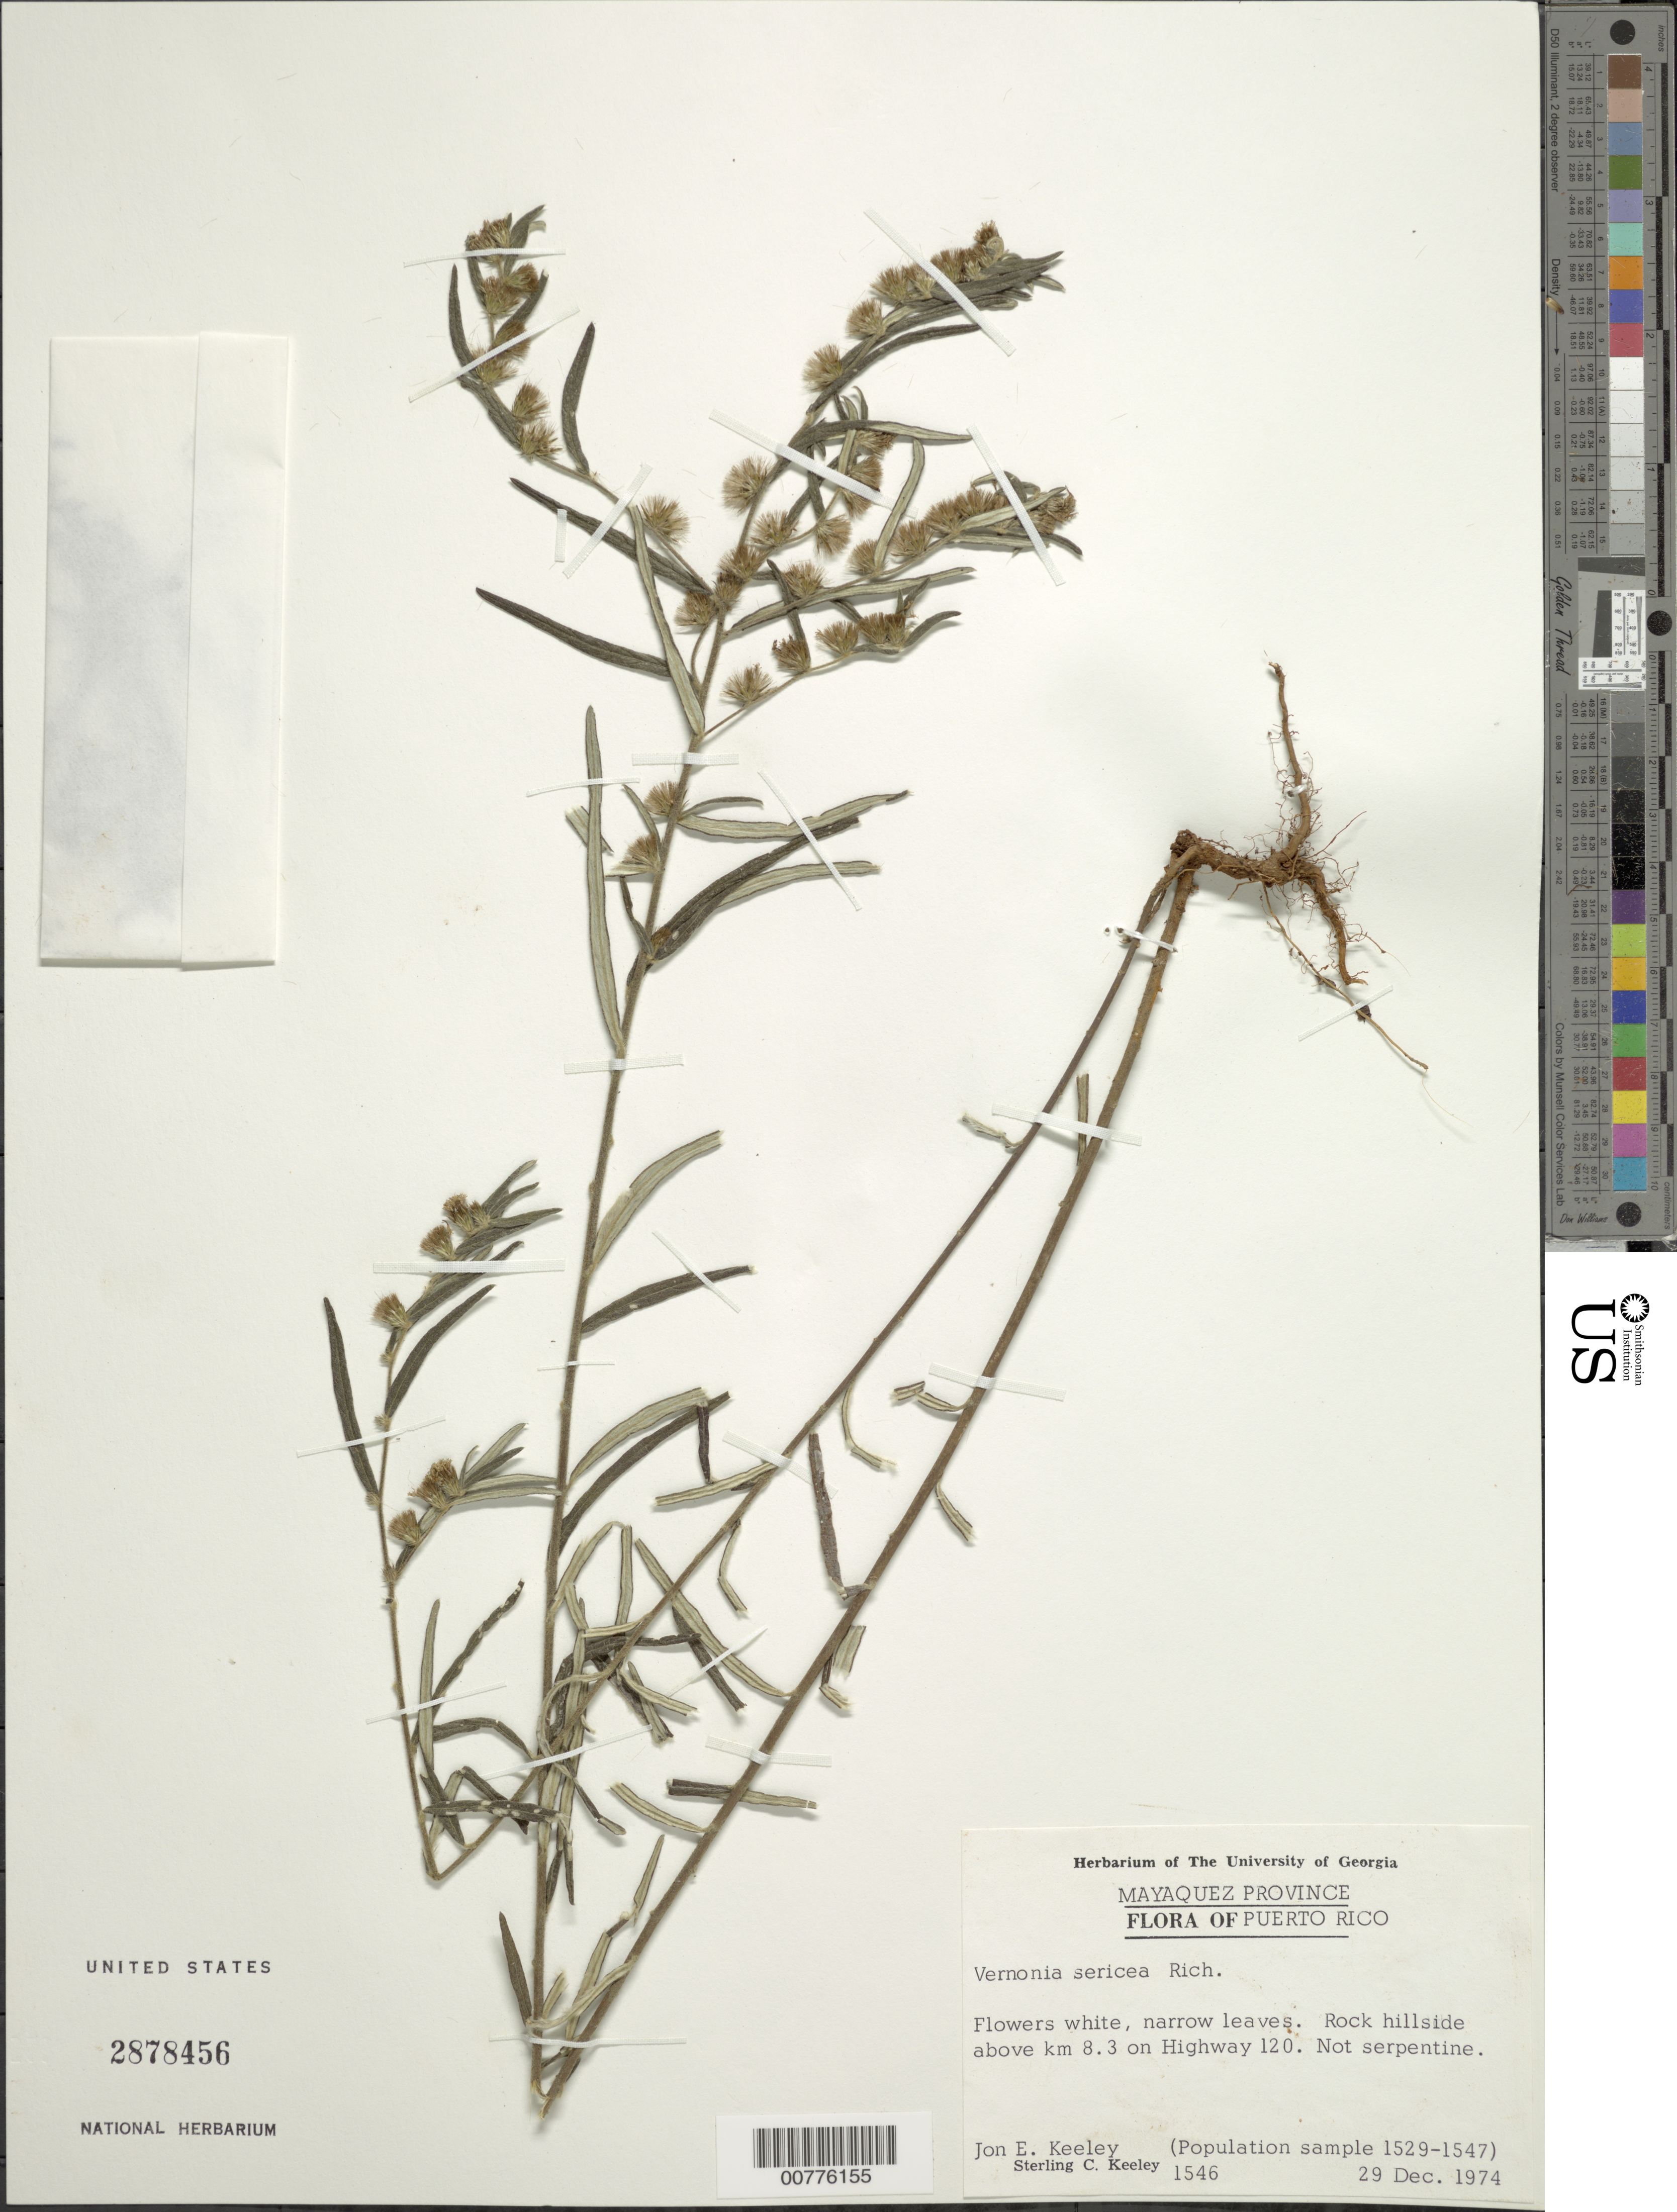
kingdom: Plantae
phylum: Tracheophyta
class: Magnoliopsida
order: Asterales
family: Asteraceae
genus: Lepidaploa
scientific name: Lepidaploa sericea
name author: (Rich.) H. Rob.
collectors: J. E. Keeley & S. C. Keeley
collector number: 1546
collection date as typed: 29 Dec 1974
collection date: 1974-12-29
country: Puerto Rico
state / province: Mayagüez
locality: Rock hillside above Km 8.3 on Hwy 120. Not serpentine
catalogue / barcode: US 2878456